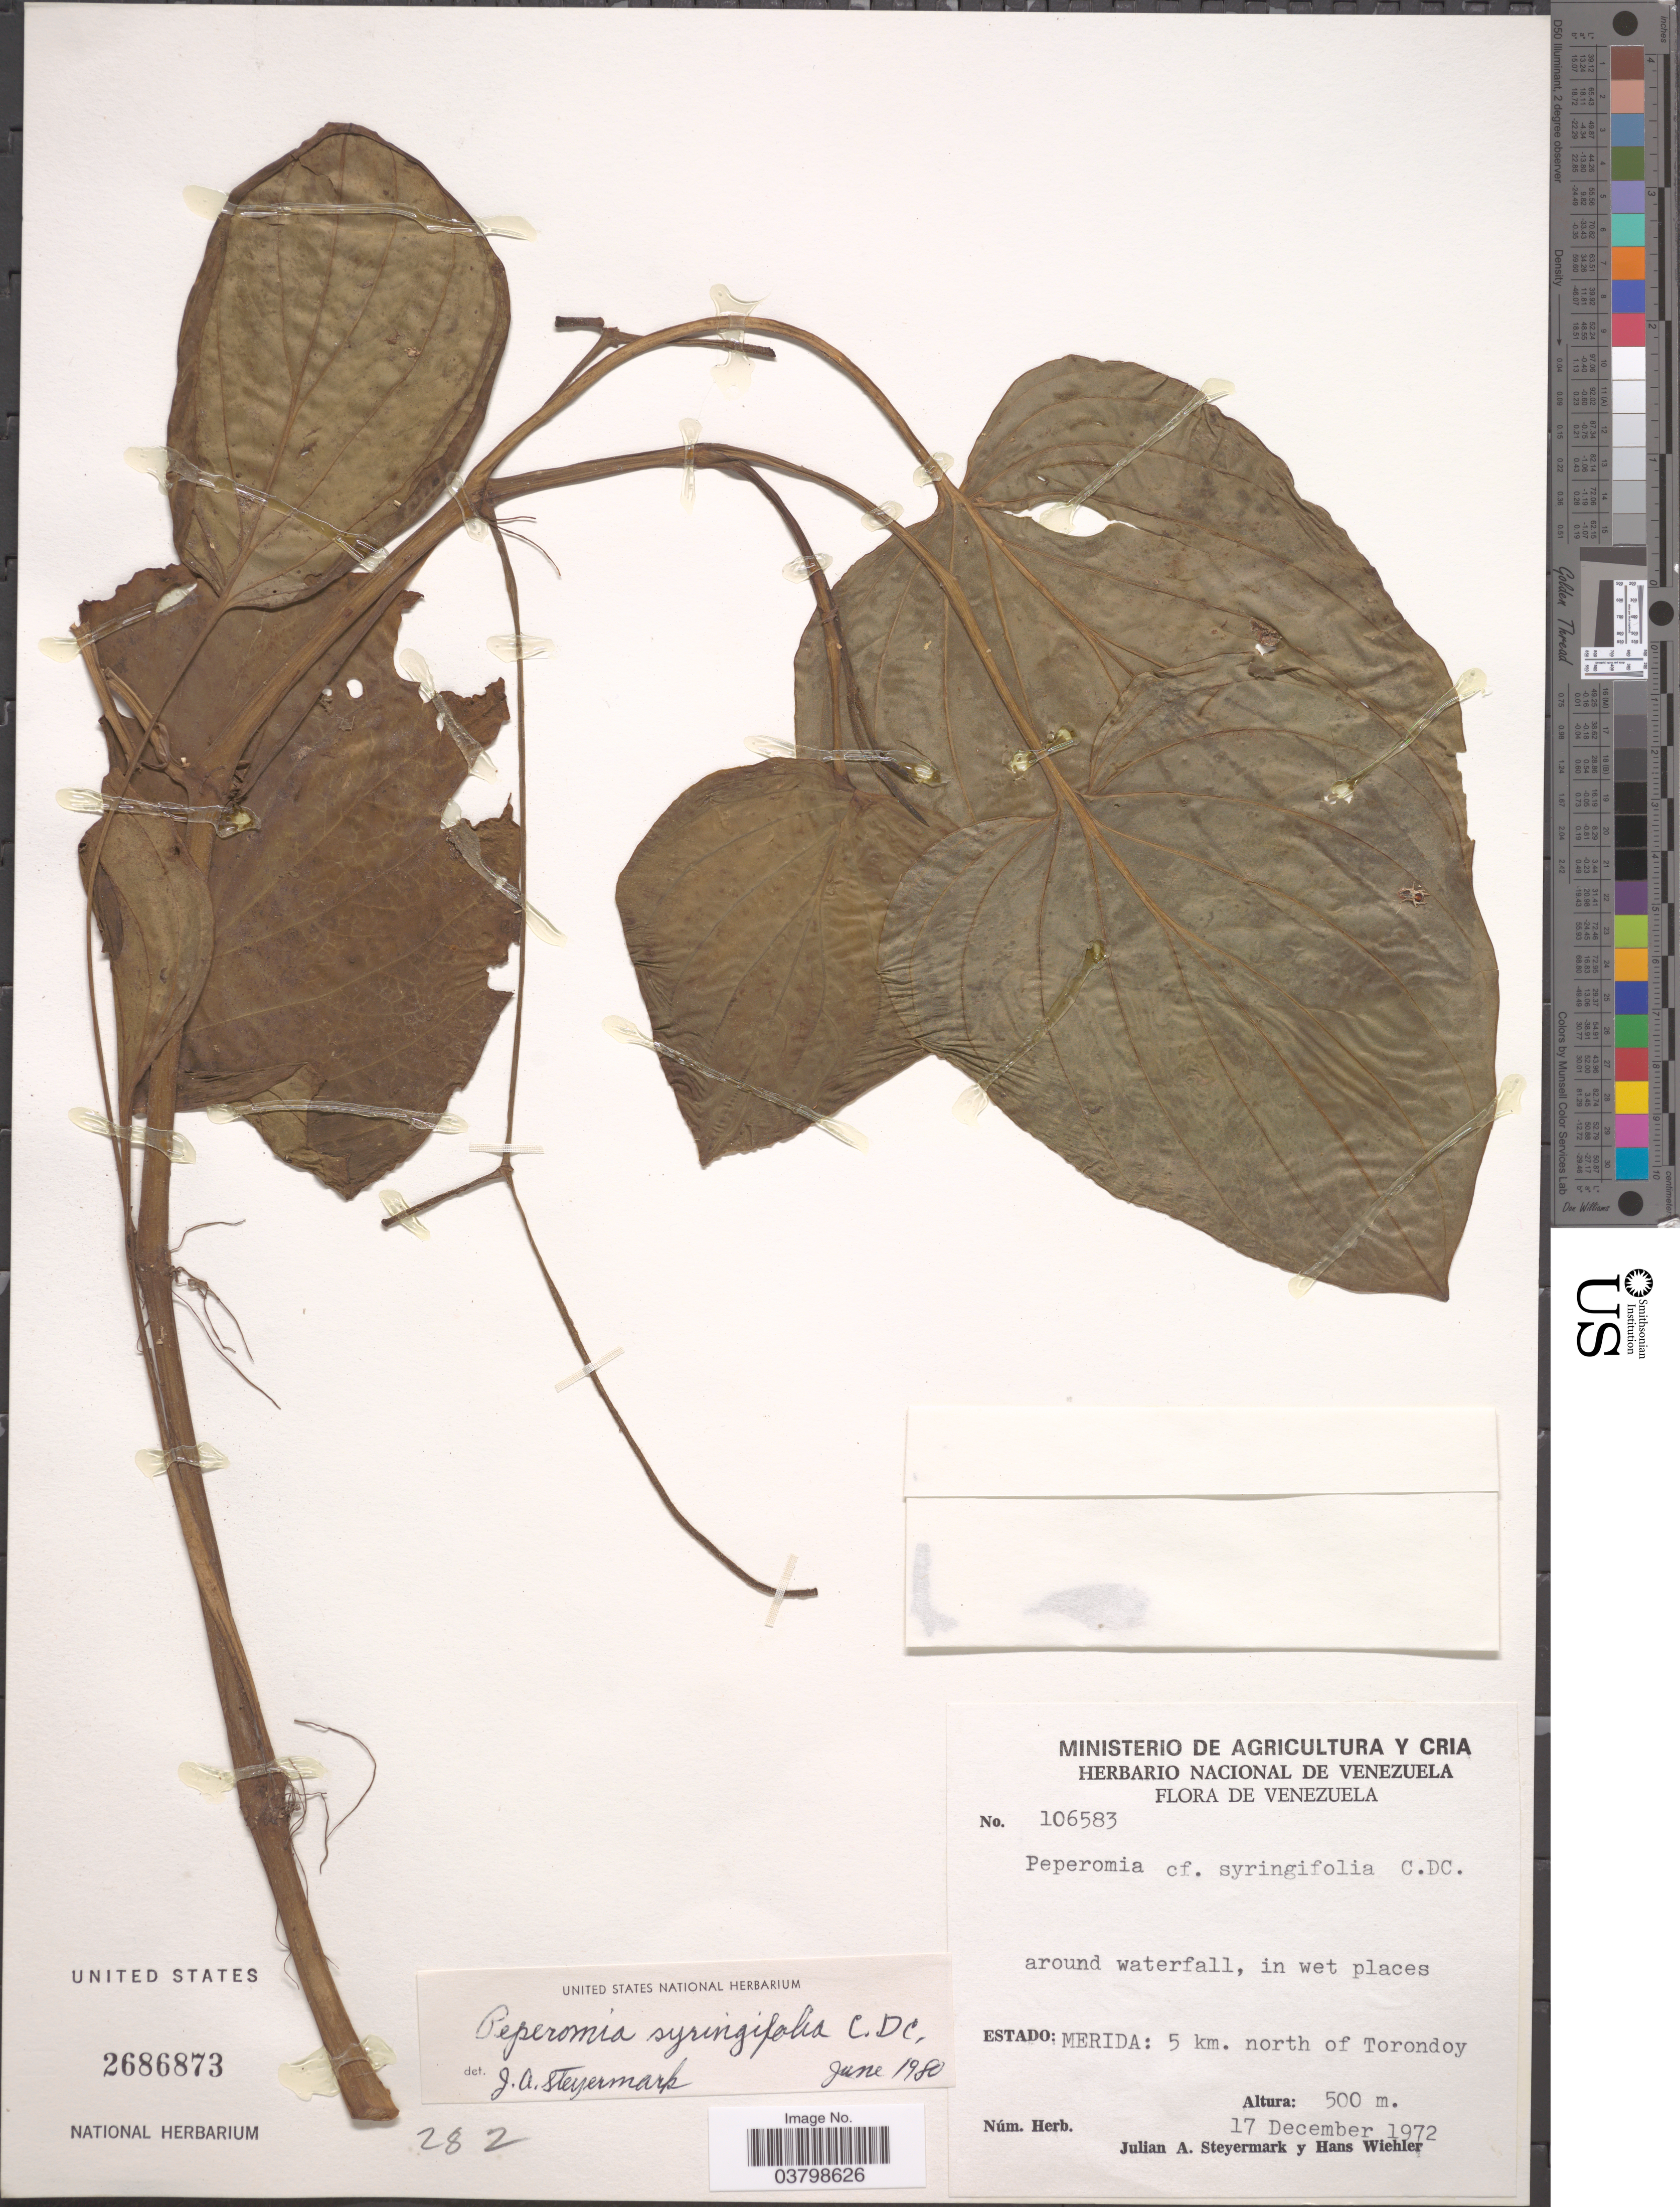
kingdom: Plantae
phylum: Tracheophyta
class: Magnoliopsida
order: Piperales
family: Piperaceae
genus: Peperomia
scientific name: Peperomia syringifolia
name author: C. DC.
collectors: J. Steyermark & H. J. Wiehler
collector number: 106583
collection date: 1972-12-17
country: Venezuela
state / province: Merida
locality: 5 km. north of Torondoy.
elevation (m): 500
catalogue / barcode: US 2686873